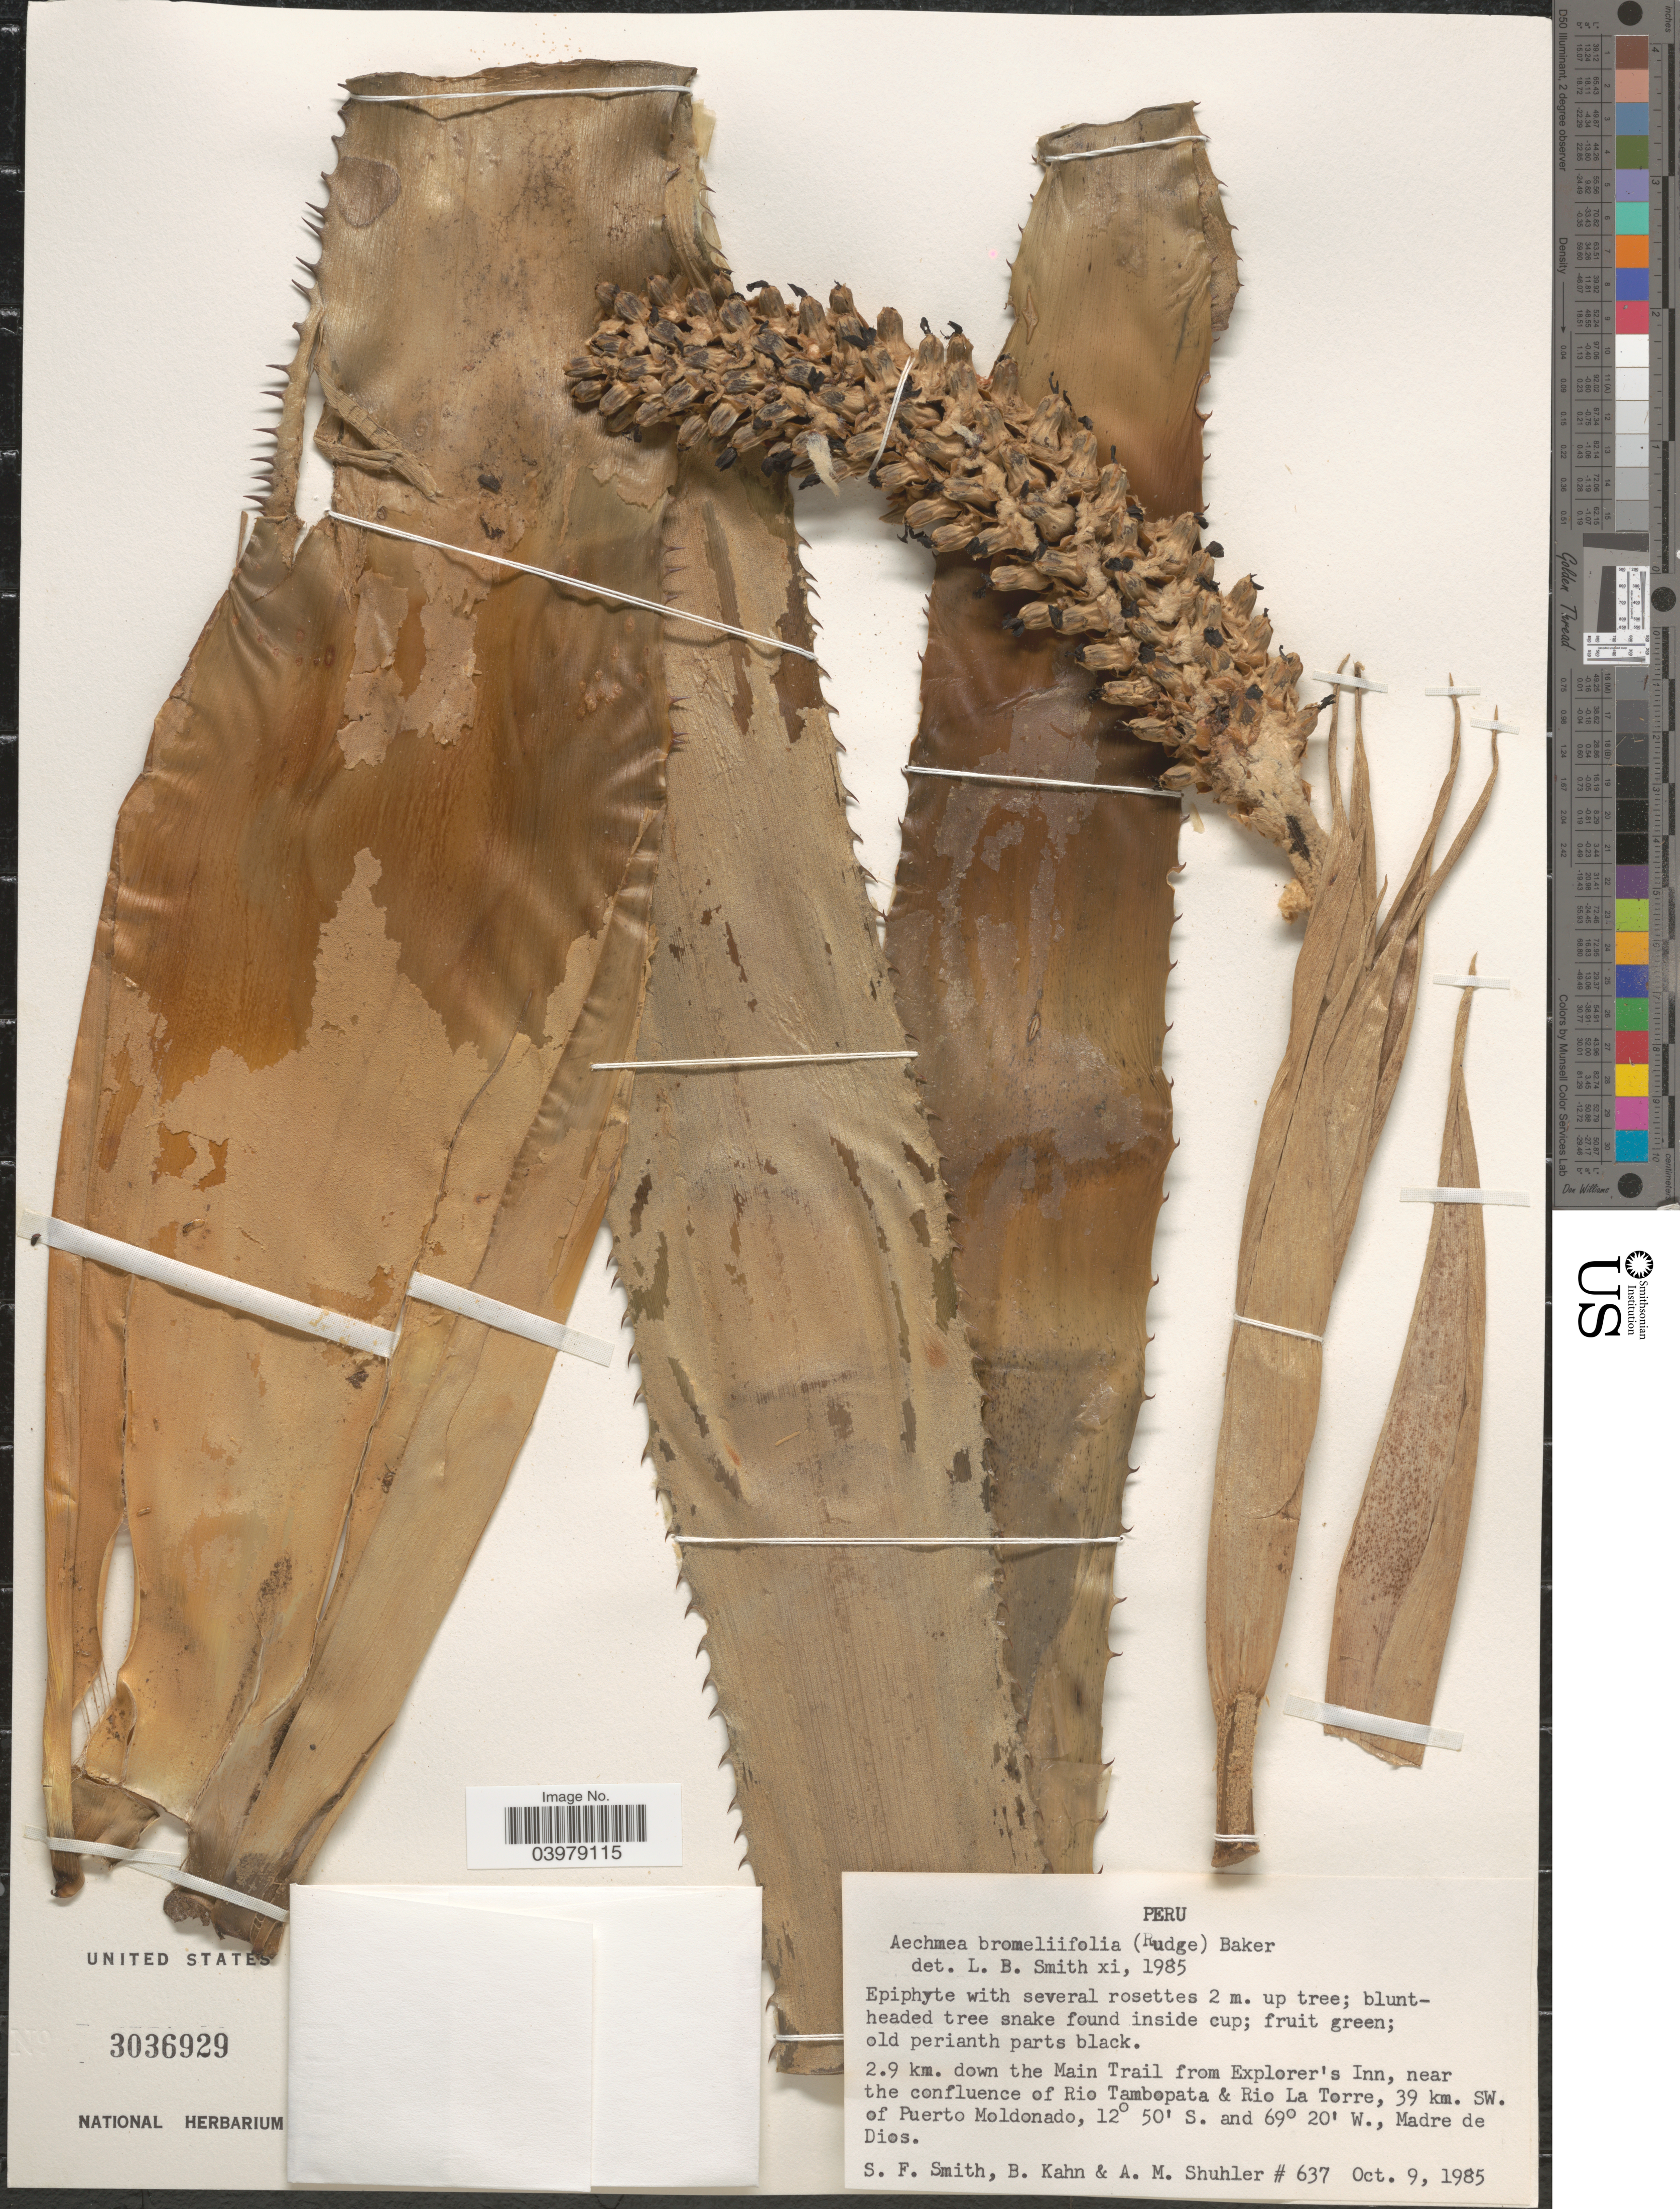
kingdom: Plantae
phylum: Tracheophyta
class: Liliopsida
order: Poales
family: Bromeliaceae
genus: Aechmea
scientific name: Aechmea bromeliifolia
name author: (Rudge) Baker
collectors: S.F. Smith, B. Kahn & A. Shuhler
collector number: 637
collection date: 1985-10-09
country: Peru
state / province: Madre de Dios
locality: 2.9 km. down the Main Trail from Explorer's Inn, near the confluence of Rio Tambopata & Rio La Torre, 39 km. SW. of Puerto Moldonado.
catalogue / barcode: US 3036929